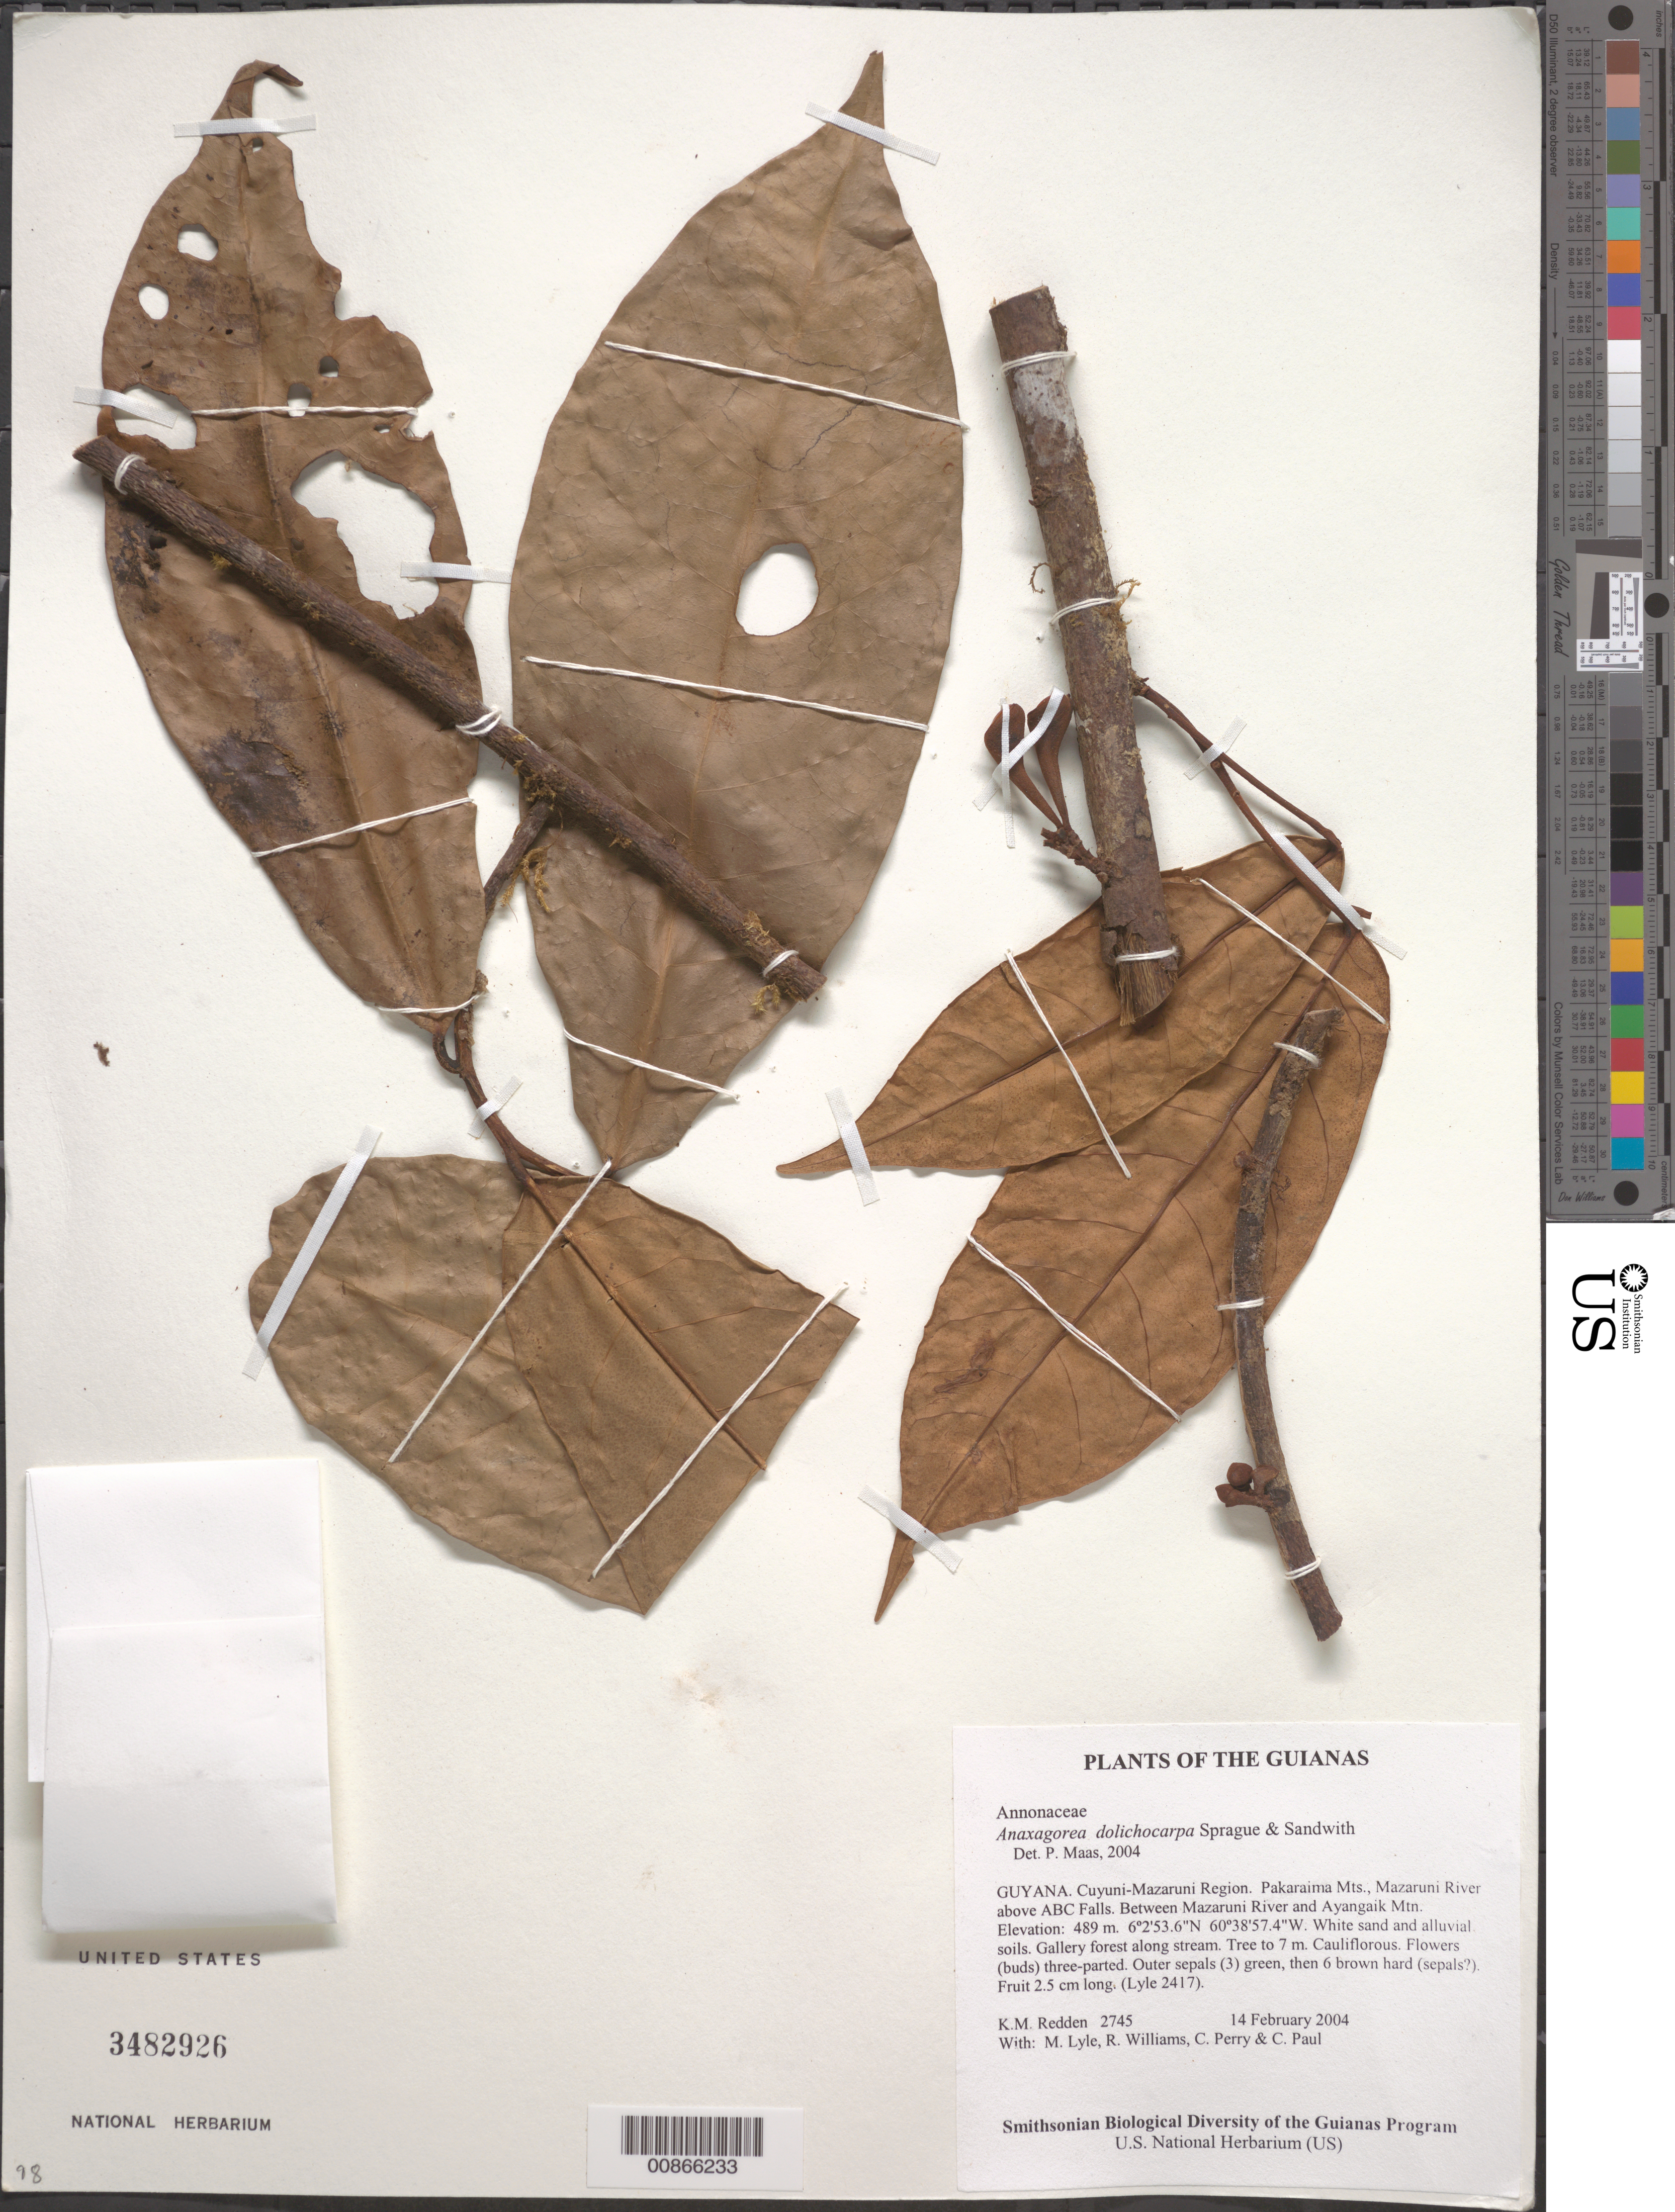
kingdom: Plantae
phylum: Tracheophyta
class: Magnoliopsida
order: Magnoliales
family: Annonaceae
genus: Anaxagorea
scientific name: Anaxagorea dolichocarpa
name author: Sprague & Sandwith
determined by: Maas, Paul J. M.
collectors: K. M. Redden, M. Lyle, R. Williams, C. Perry & C. Paul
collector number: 2745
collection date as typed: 14 February 2004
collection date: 2004-02-14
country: Guyana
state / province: Cuyuni-Mazaruni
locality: Pakaraima Mts., Mazaruni River above ABC Falls. Between Mazaruni River and Ayangaik Mtn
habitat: White sand and alluvial soils. Gallery forest along stream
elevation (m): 489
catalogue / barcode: US 3482926